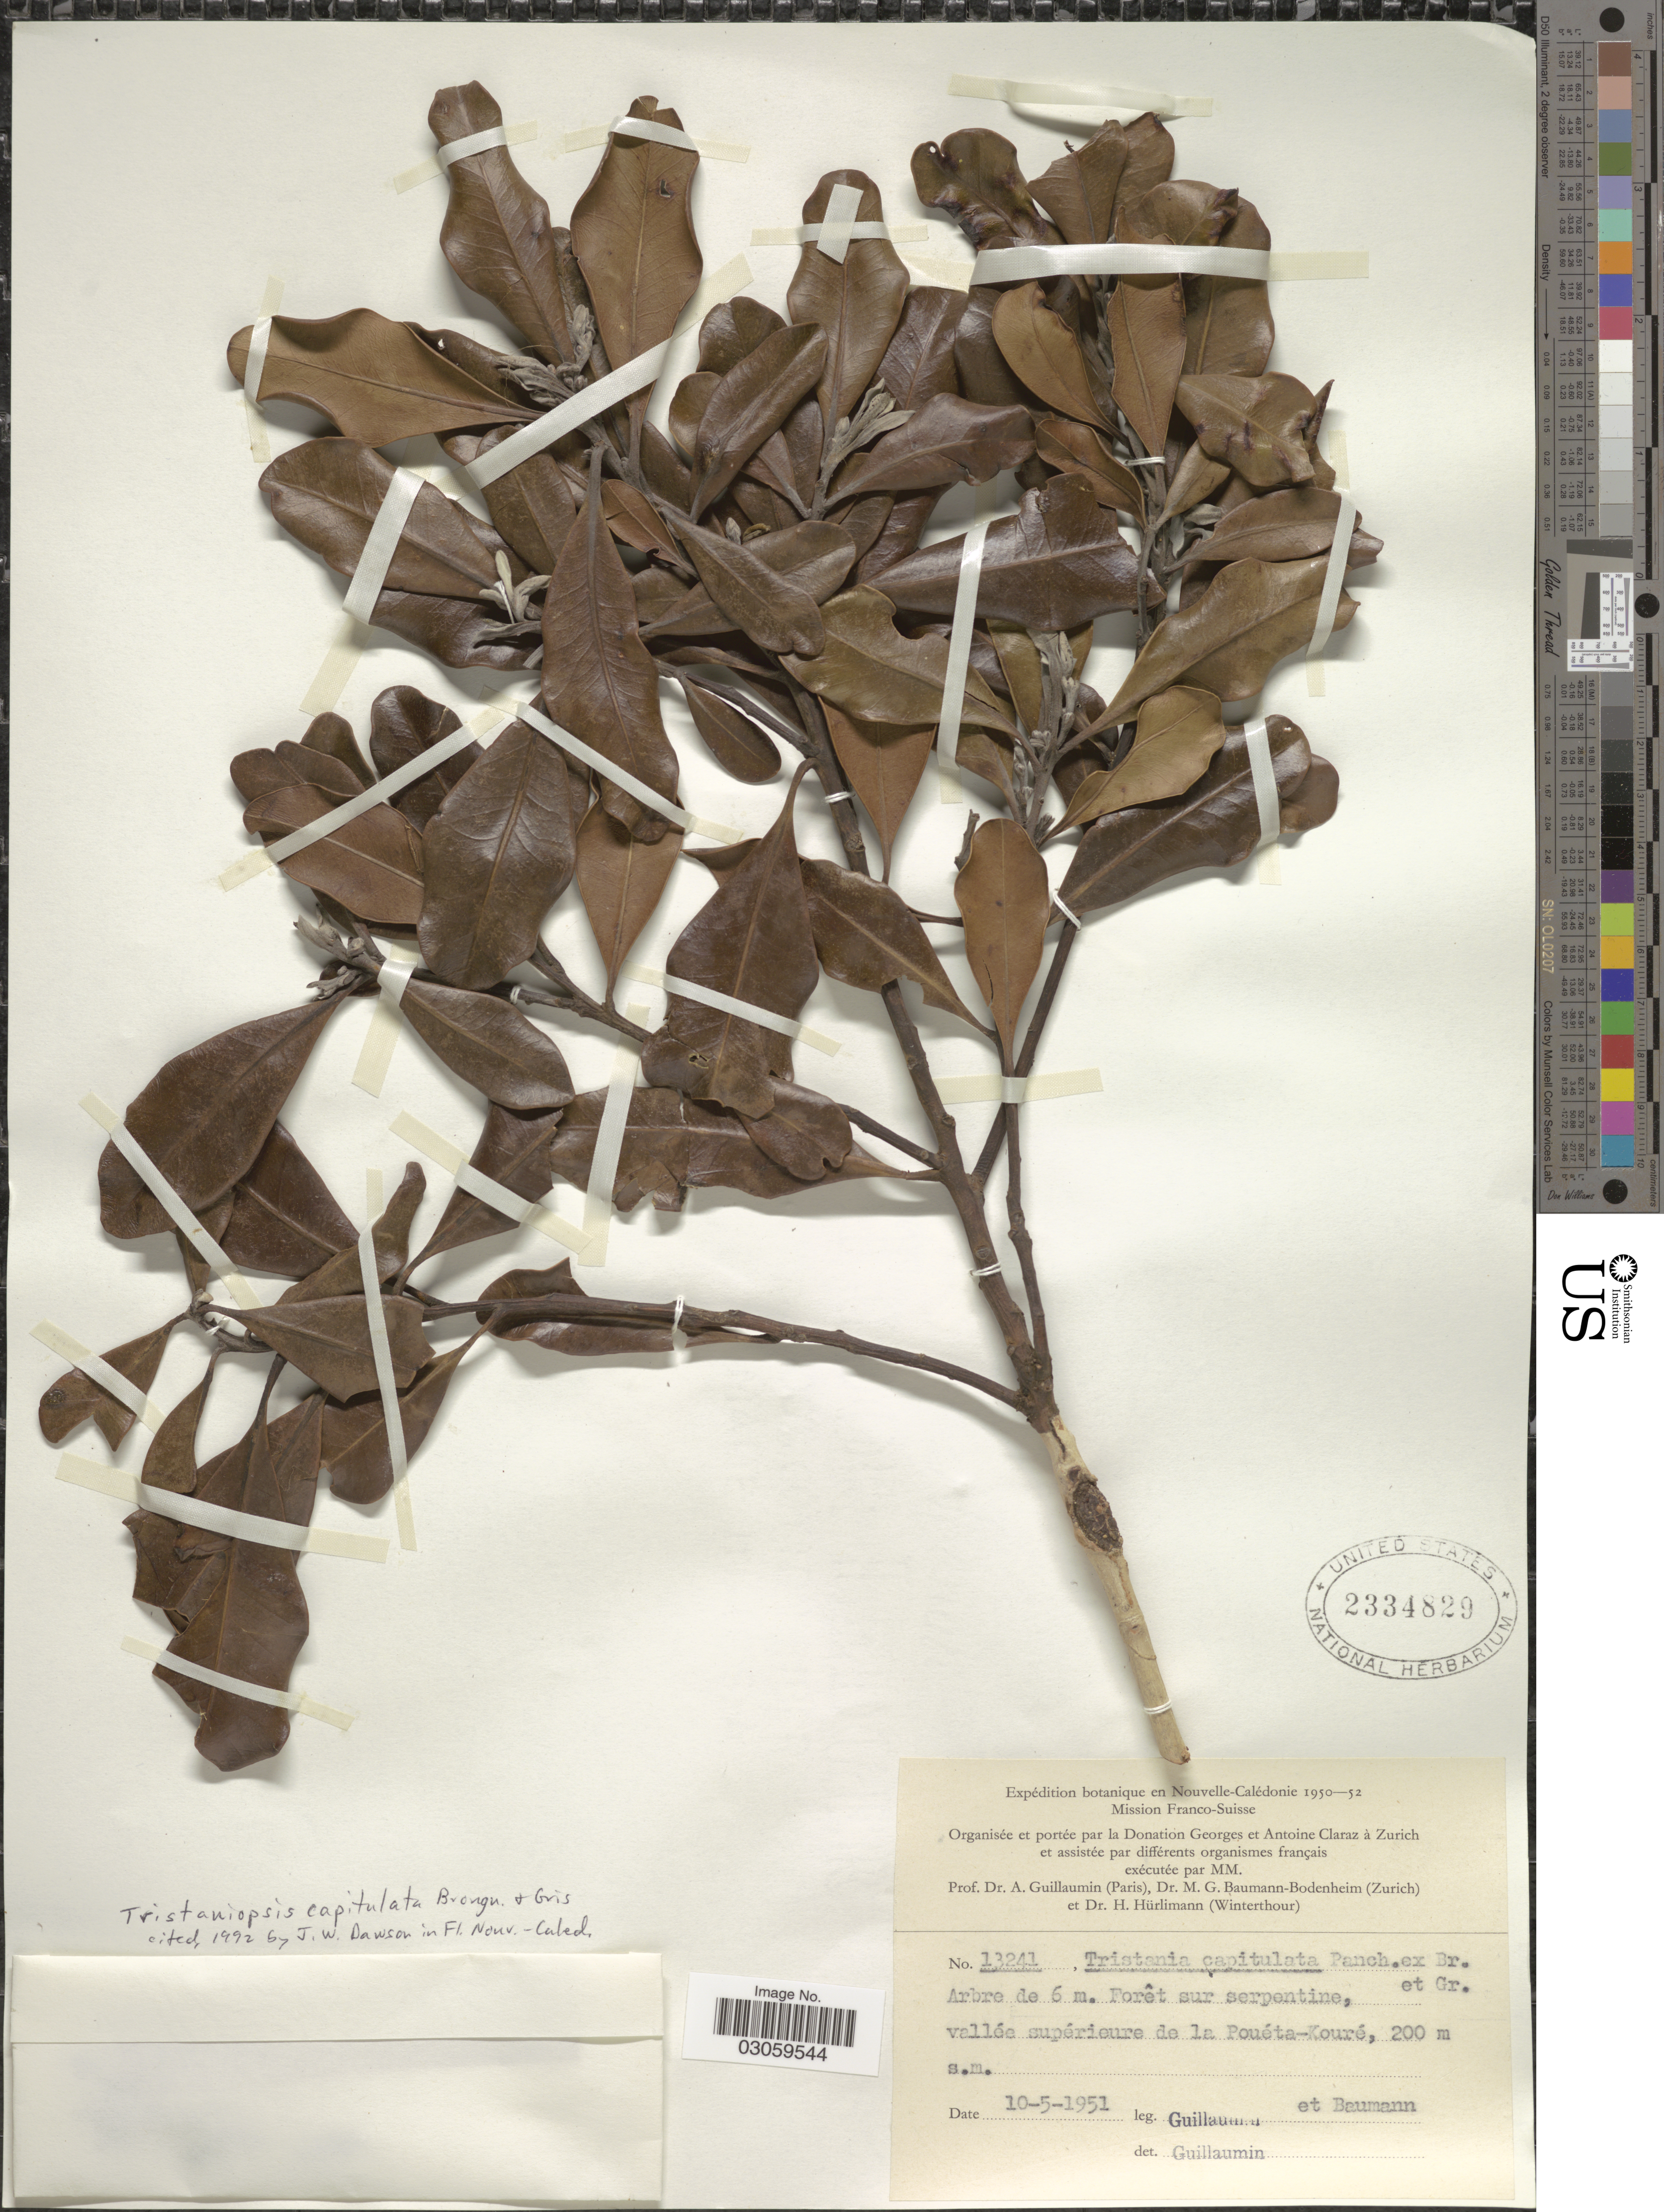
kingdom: Plantae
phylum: Tracheophyta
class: Magnoliopsida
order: Myrtales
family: Myrtaceae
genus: Tristaniopsis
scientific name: Tristaniopsis capitulata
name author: Brongn. & Gris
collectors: A. Guillaumin & M. G. Baumann-Bodenheim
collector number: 13241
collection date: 1951-05-10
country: New Caledonia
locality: Forêt sur serpentine, vallée supérieure de la Pouéta-Kouré.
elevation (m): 200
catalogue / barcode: US 2334829